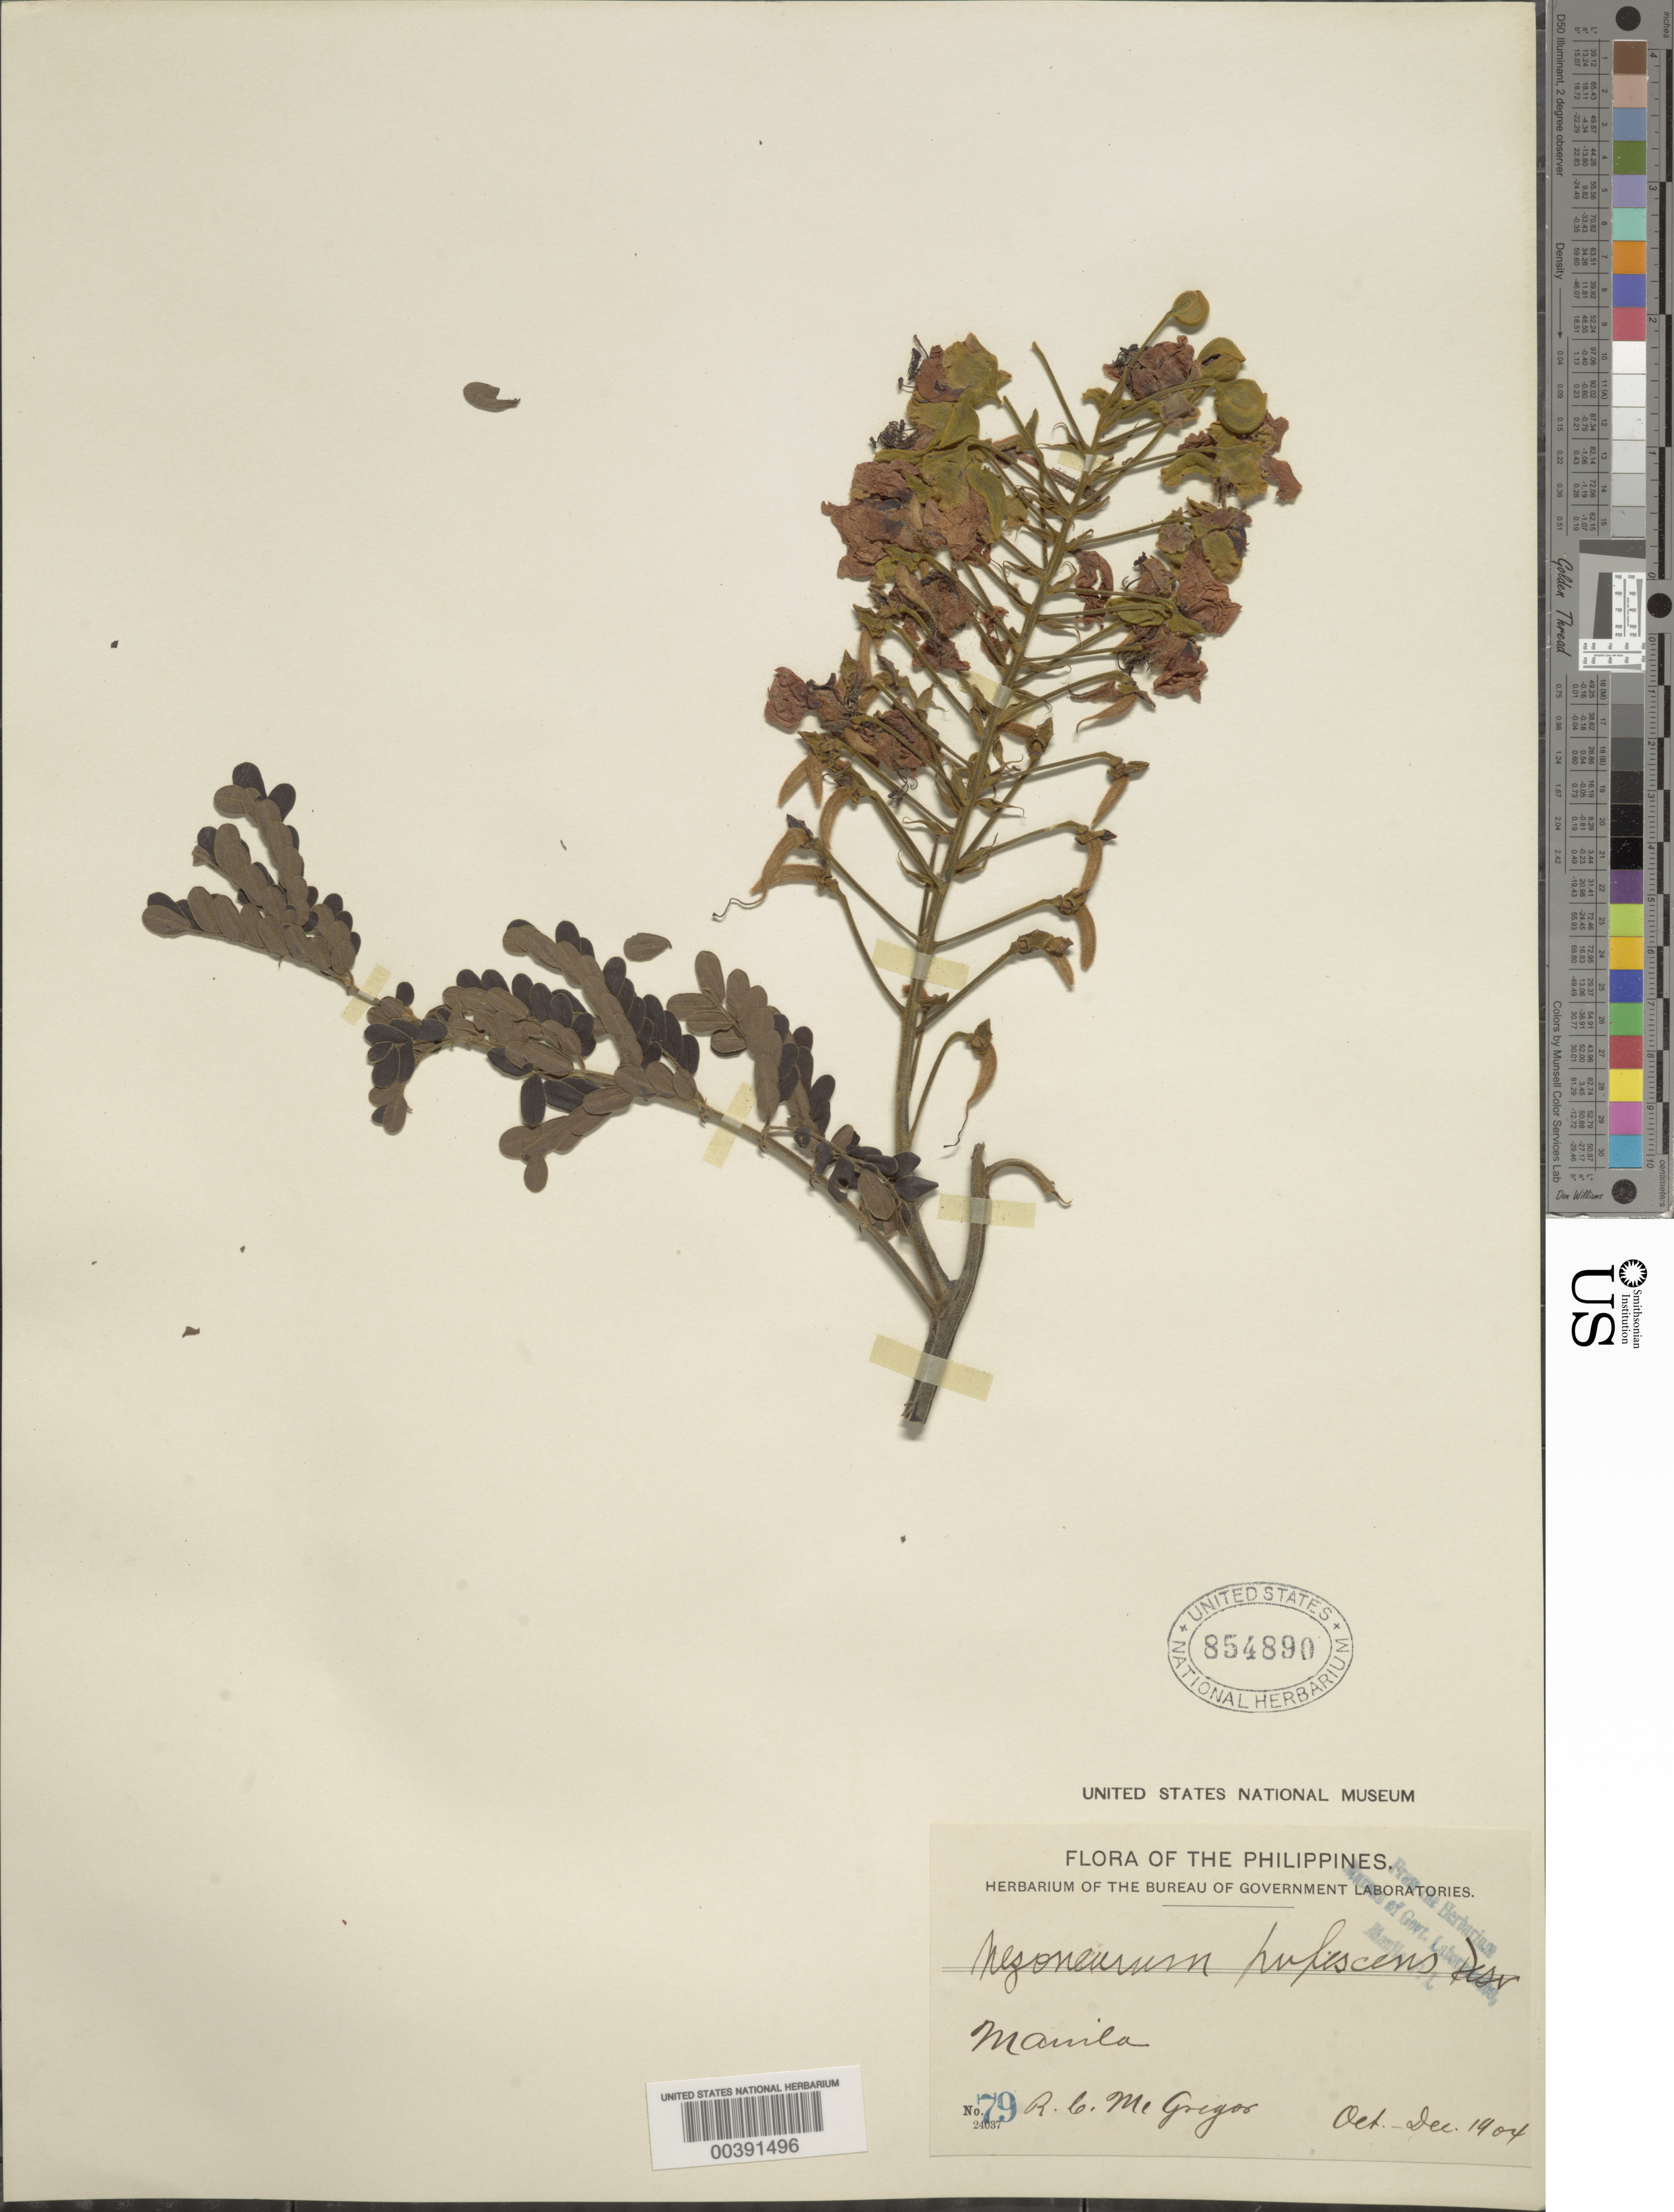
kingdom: Plantae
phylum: Tracheophyta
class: Magnoliopsida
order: Fabales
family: Fabaceae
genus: Mezoneuron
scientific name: Mezoneuron pubescens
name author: Desf.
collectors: R. C. McGregor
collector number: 79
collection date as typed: Oct 1904 to -- Dec 1904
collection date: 1904-10/1904-12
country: Philippines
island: Luzon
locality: Manila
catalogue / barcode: US 854890